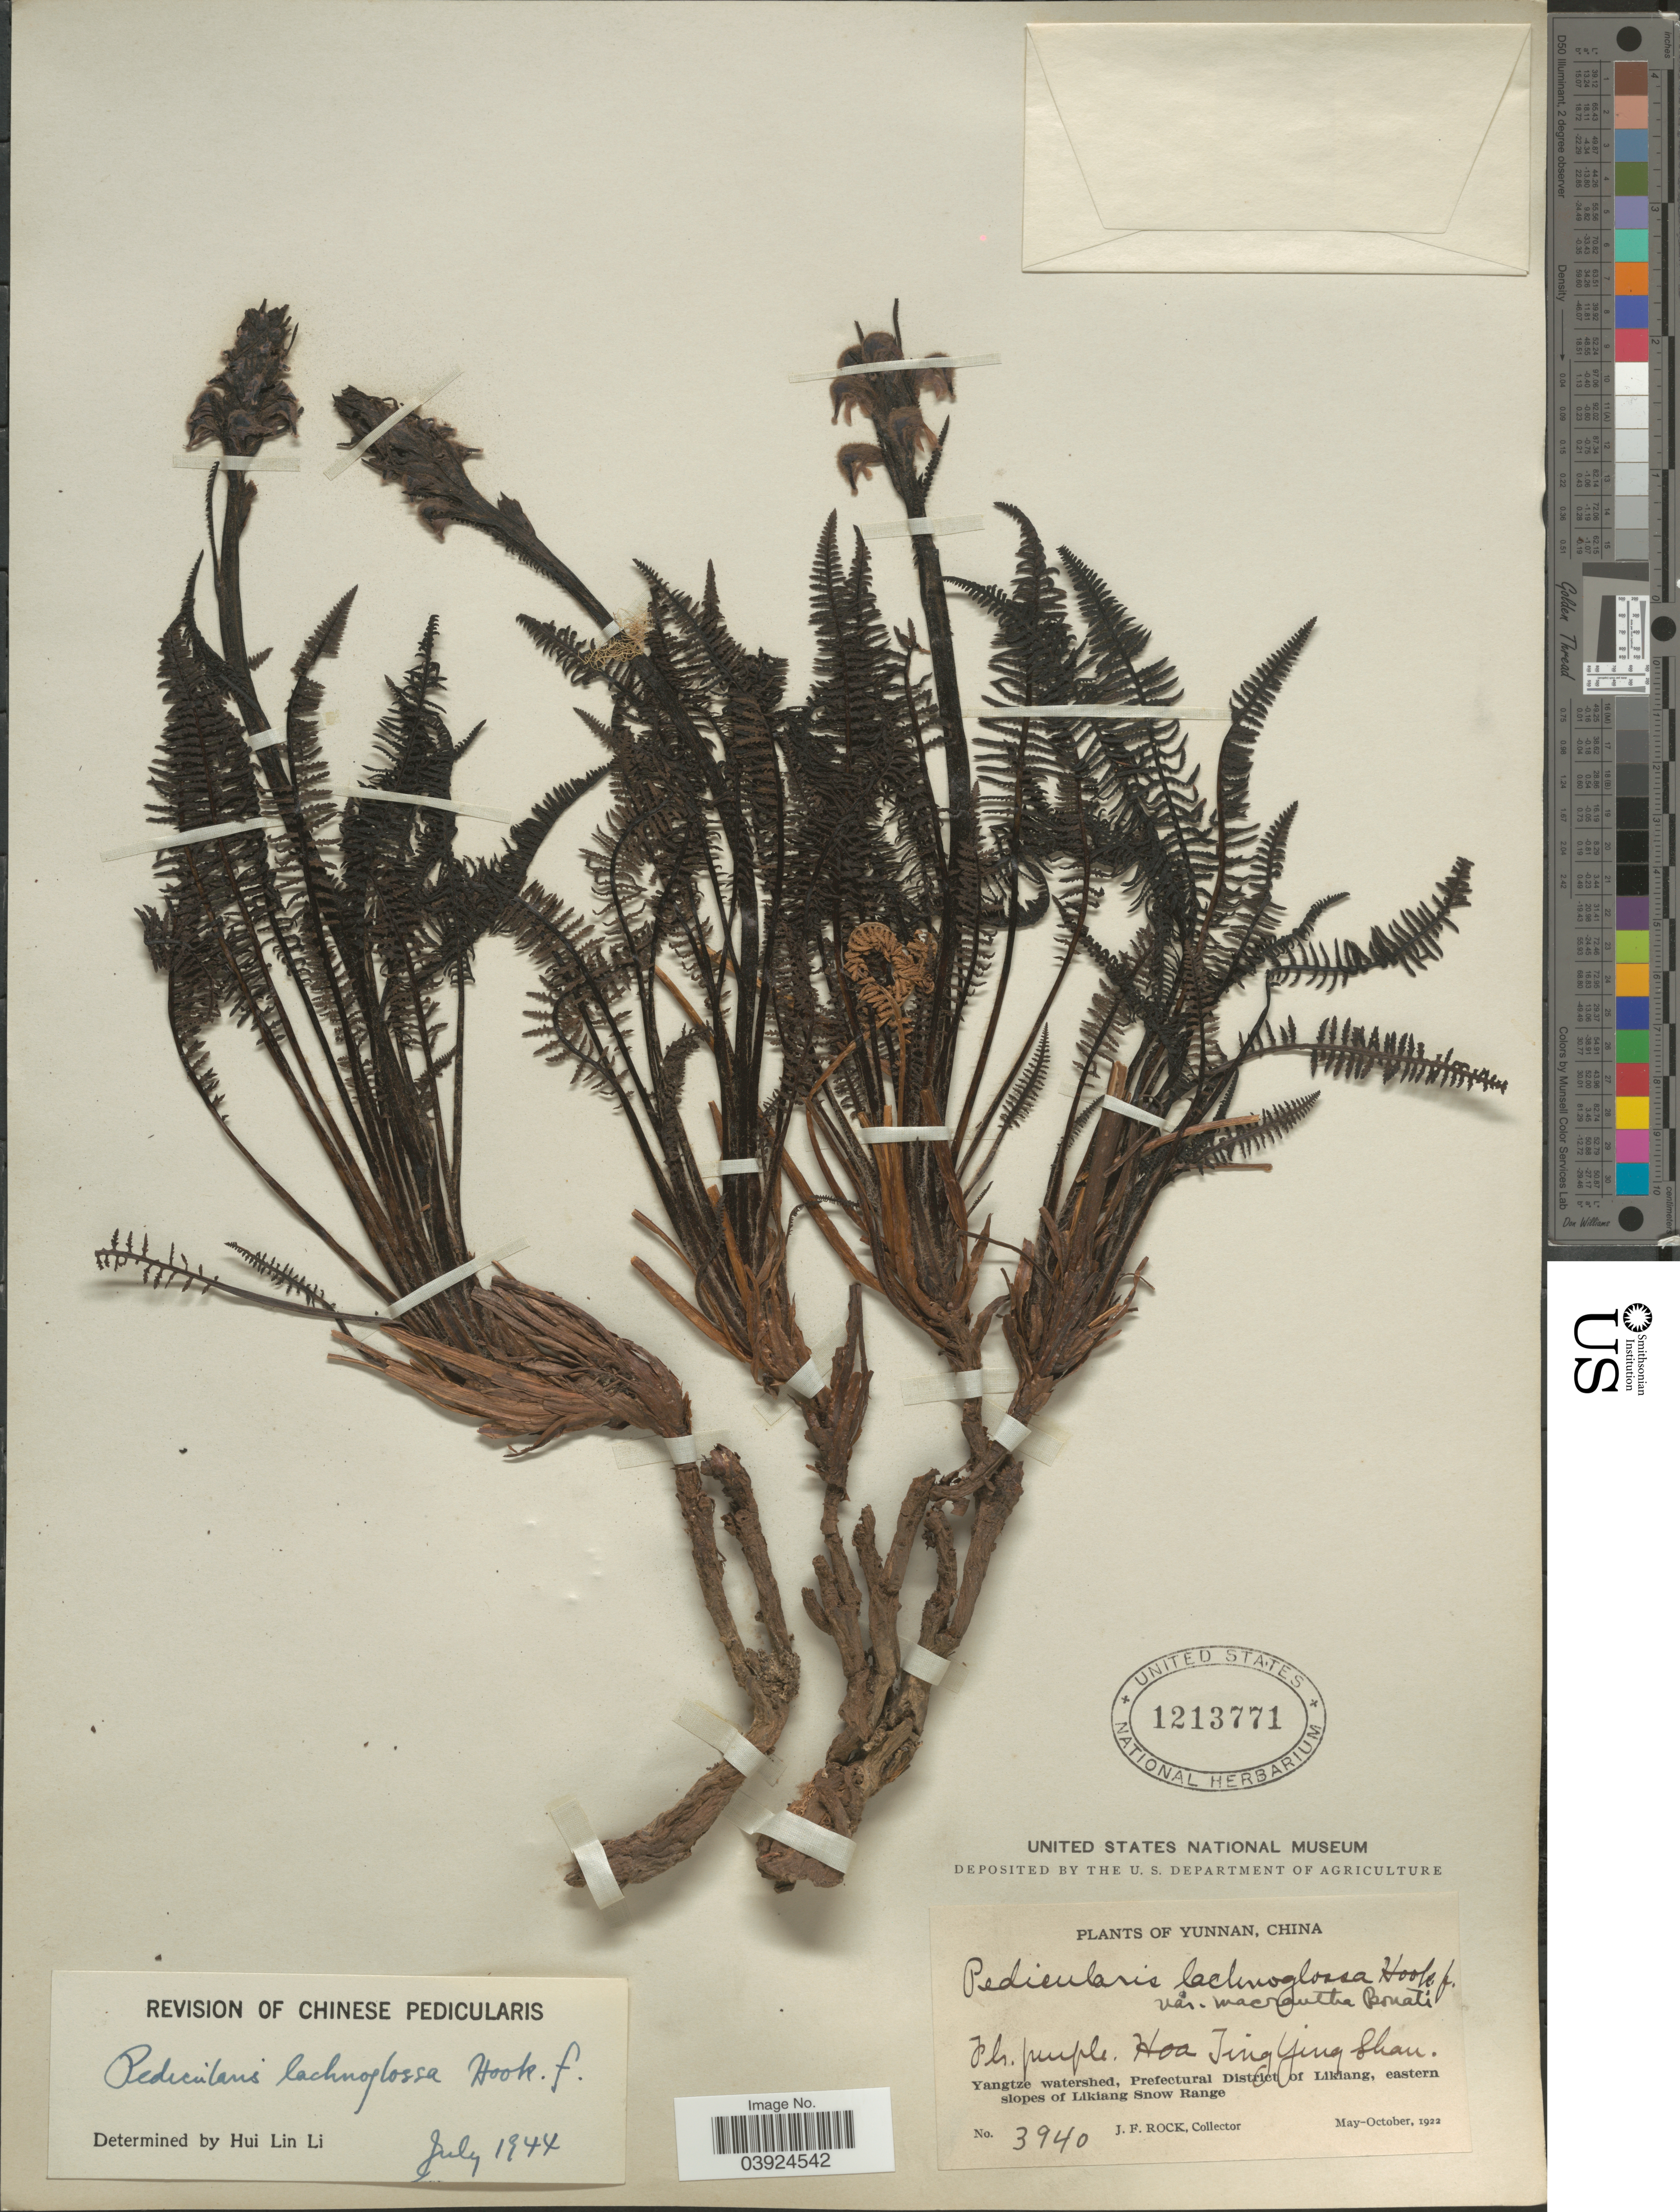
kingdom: Plantae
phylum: Tracheophyta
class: Magnoliopsida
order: Lamiales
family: Orobanchaceae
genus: Pedicularis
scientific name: Pedicularis lachnoglossa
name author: Hook. f.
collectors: J. Rock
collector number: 3940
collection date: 1922-05/1922-10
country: China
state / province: Yunnan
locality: Hoa Ting Ying Shan. Yangtze watershed, Prefectural District of Likiang, eastern slopes of Likiang Snow Range.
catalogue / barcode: US 1213771